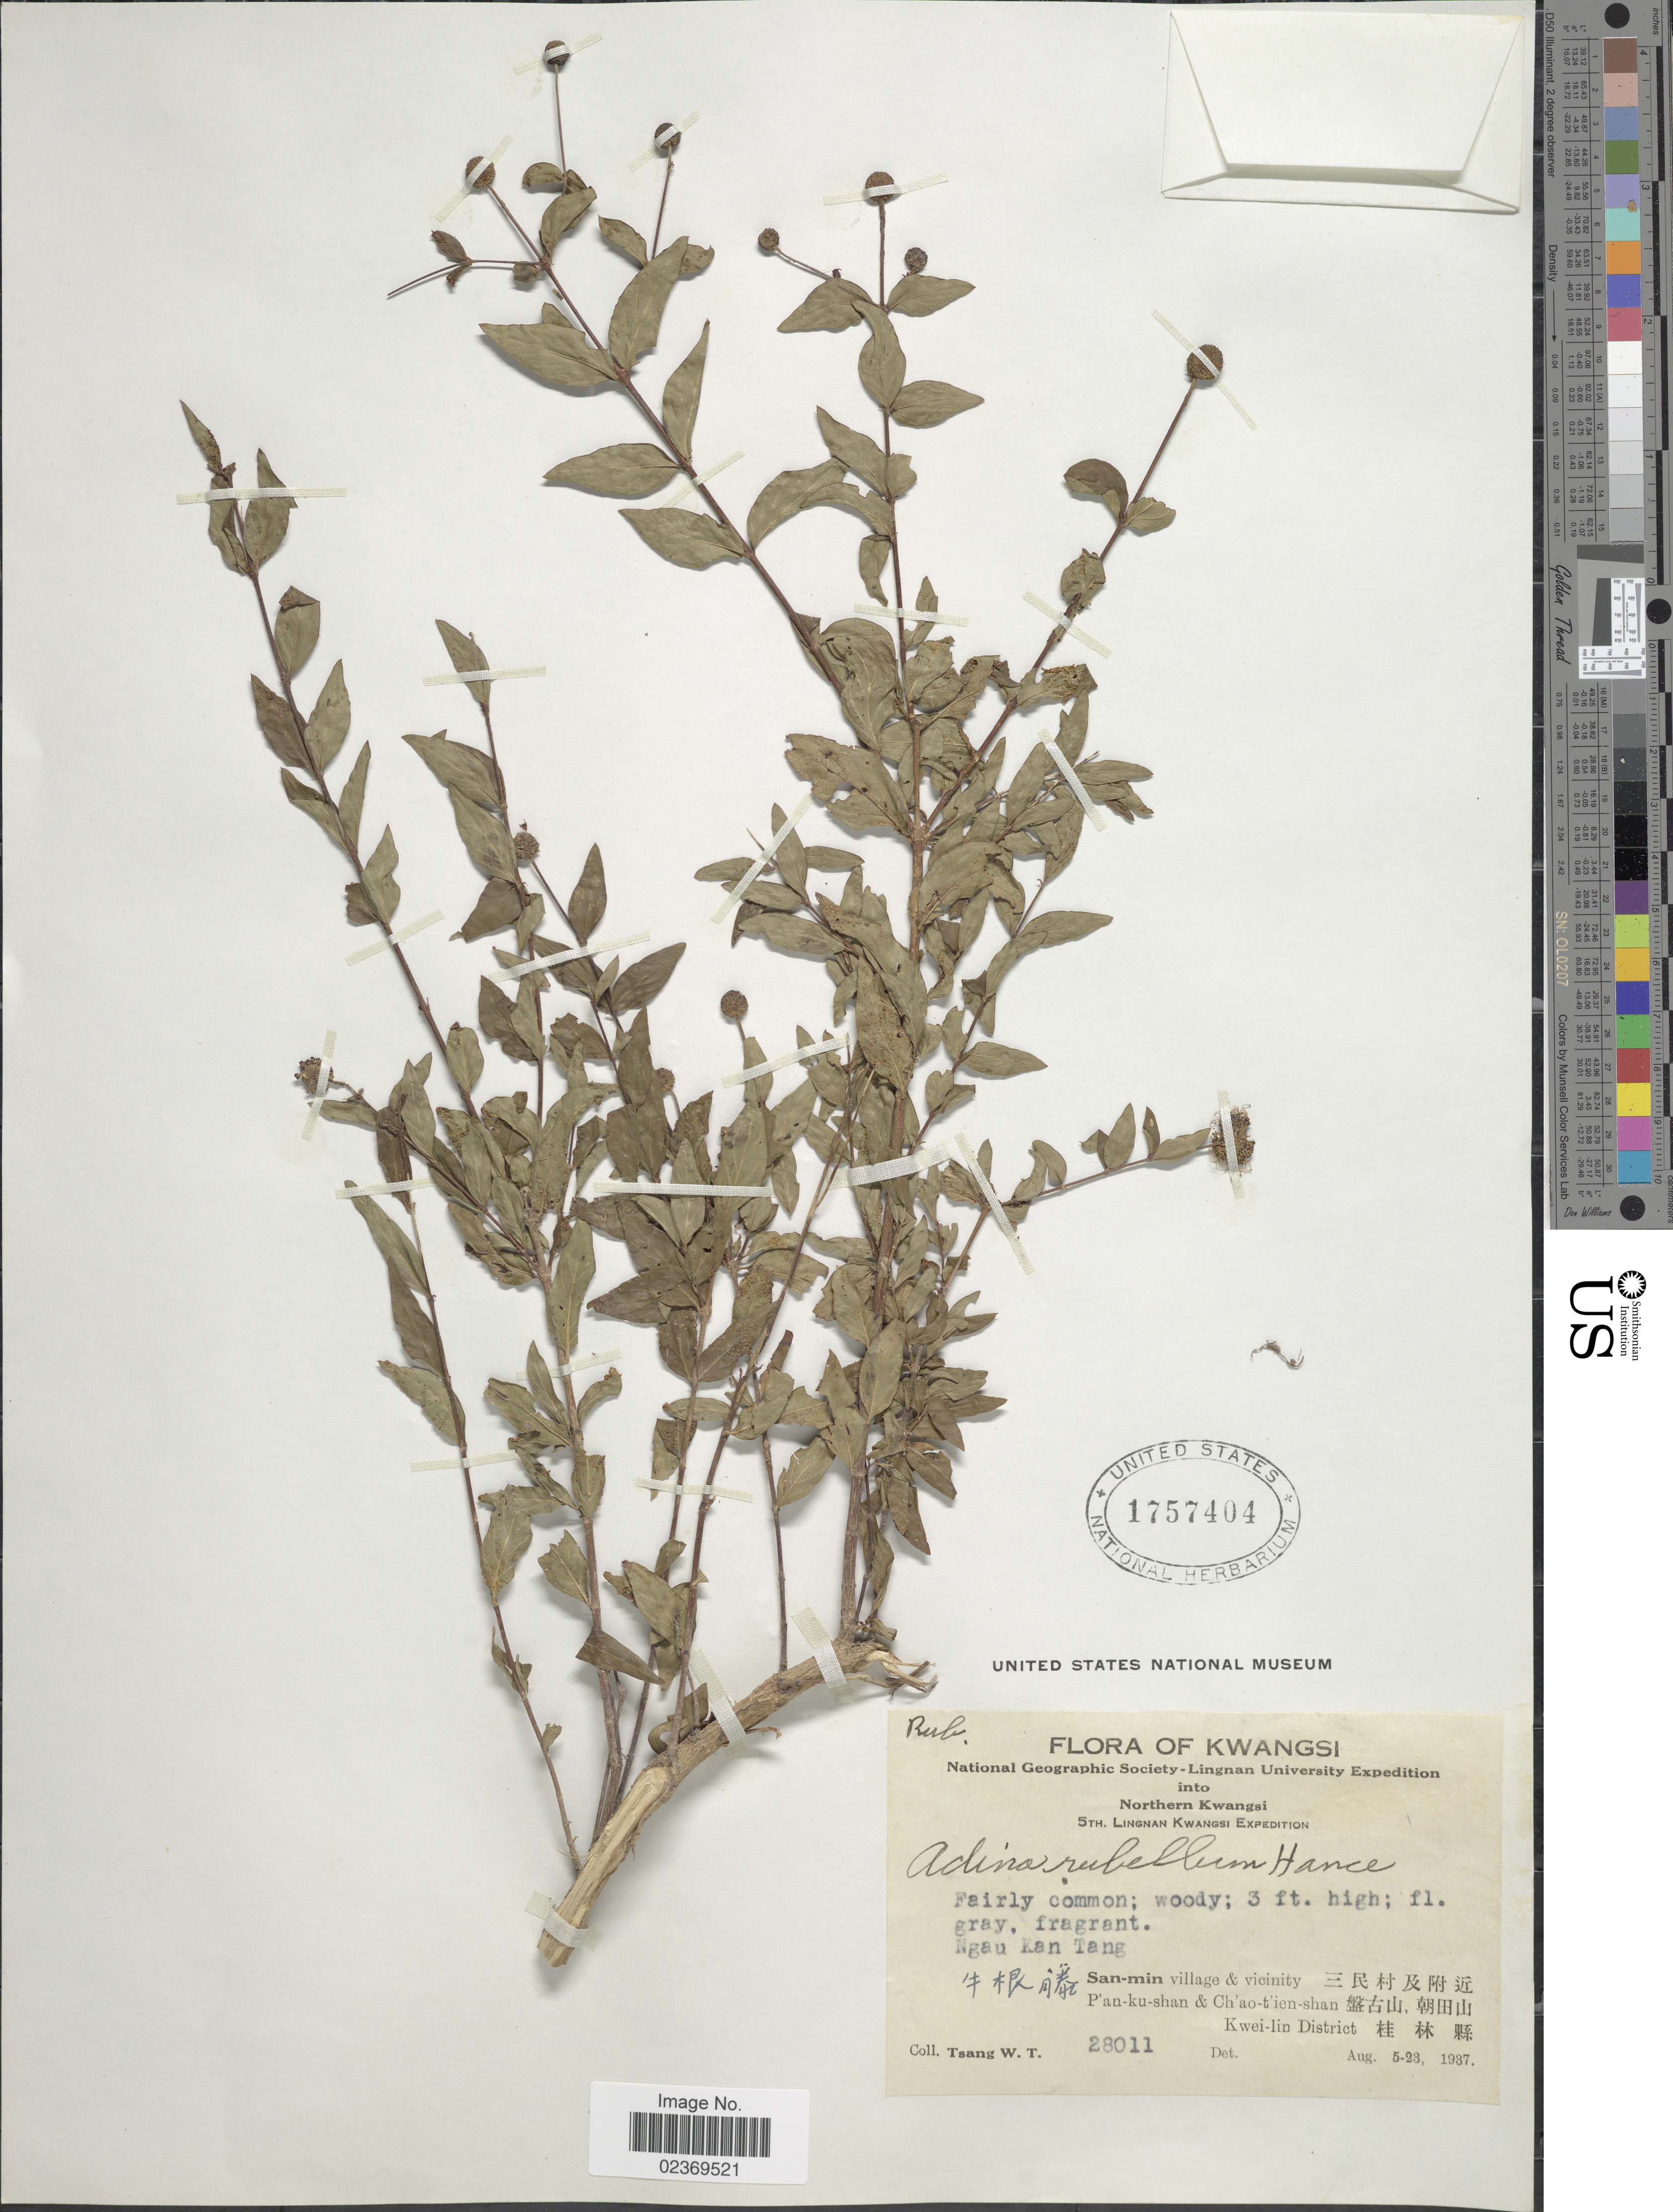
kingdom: Plantae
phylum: Tracheophyta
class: Magnoliopsida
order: Gentianales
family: Rubiaceae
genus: Adina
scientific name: Adina rubella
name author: Hance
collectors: W. T. Tsang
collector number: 28011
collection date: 1937-08-05/1937-08-23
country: China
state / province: Guangxi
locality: Northern Kwangsi, Ngau Kan Tang, San-min village & vicinity, P'aun-ku-shan & Ch'ao-t'ien-shan, Kwei-lin District.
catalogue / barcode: US 1757404